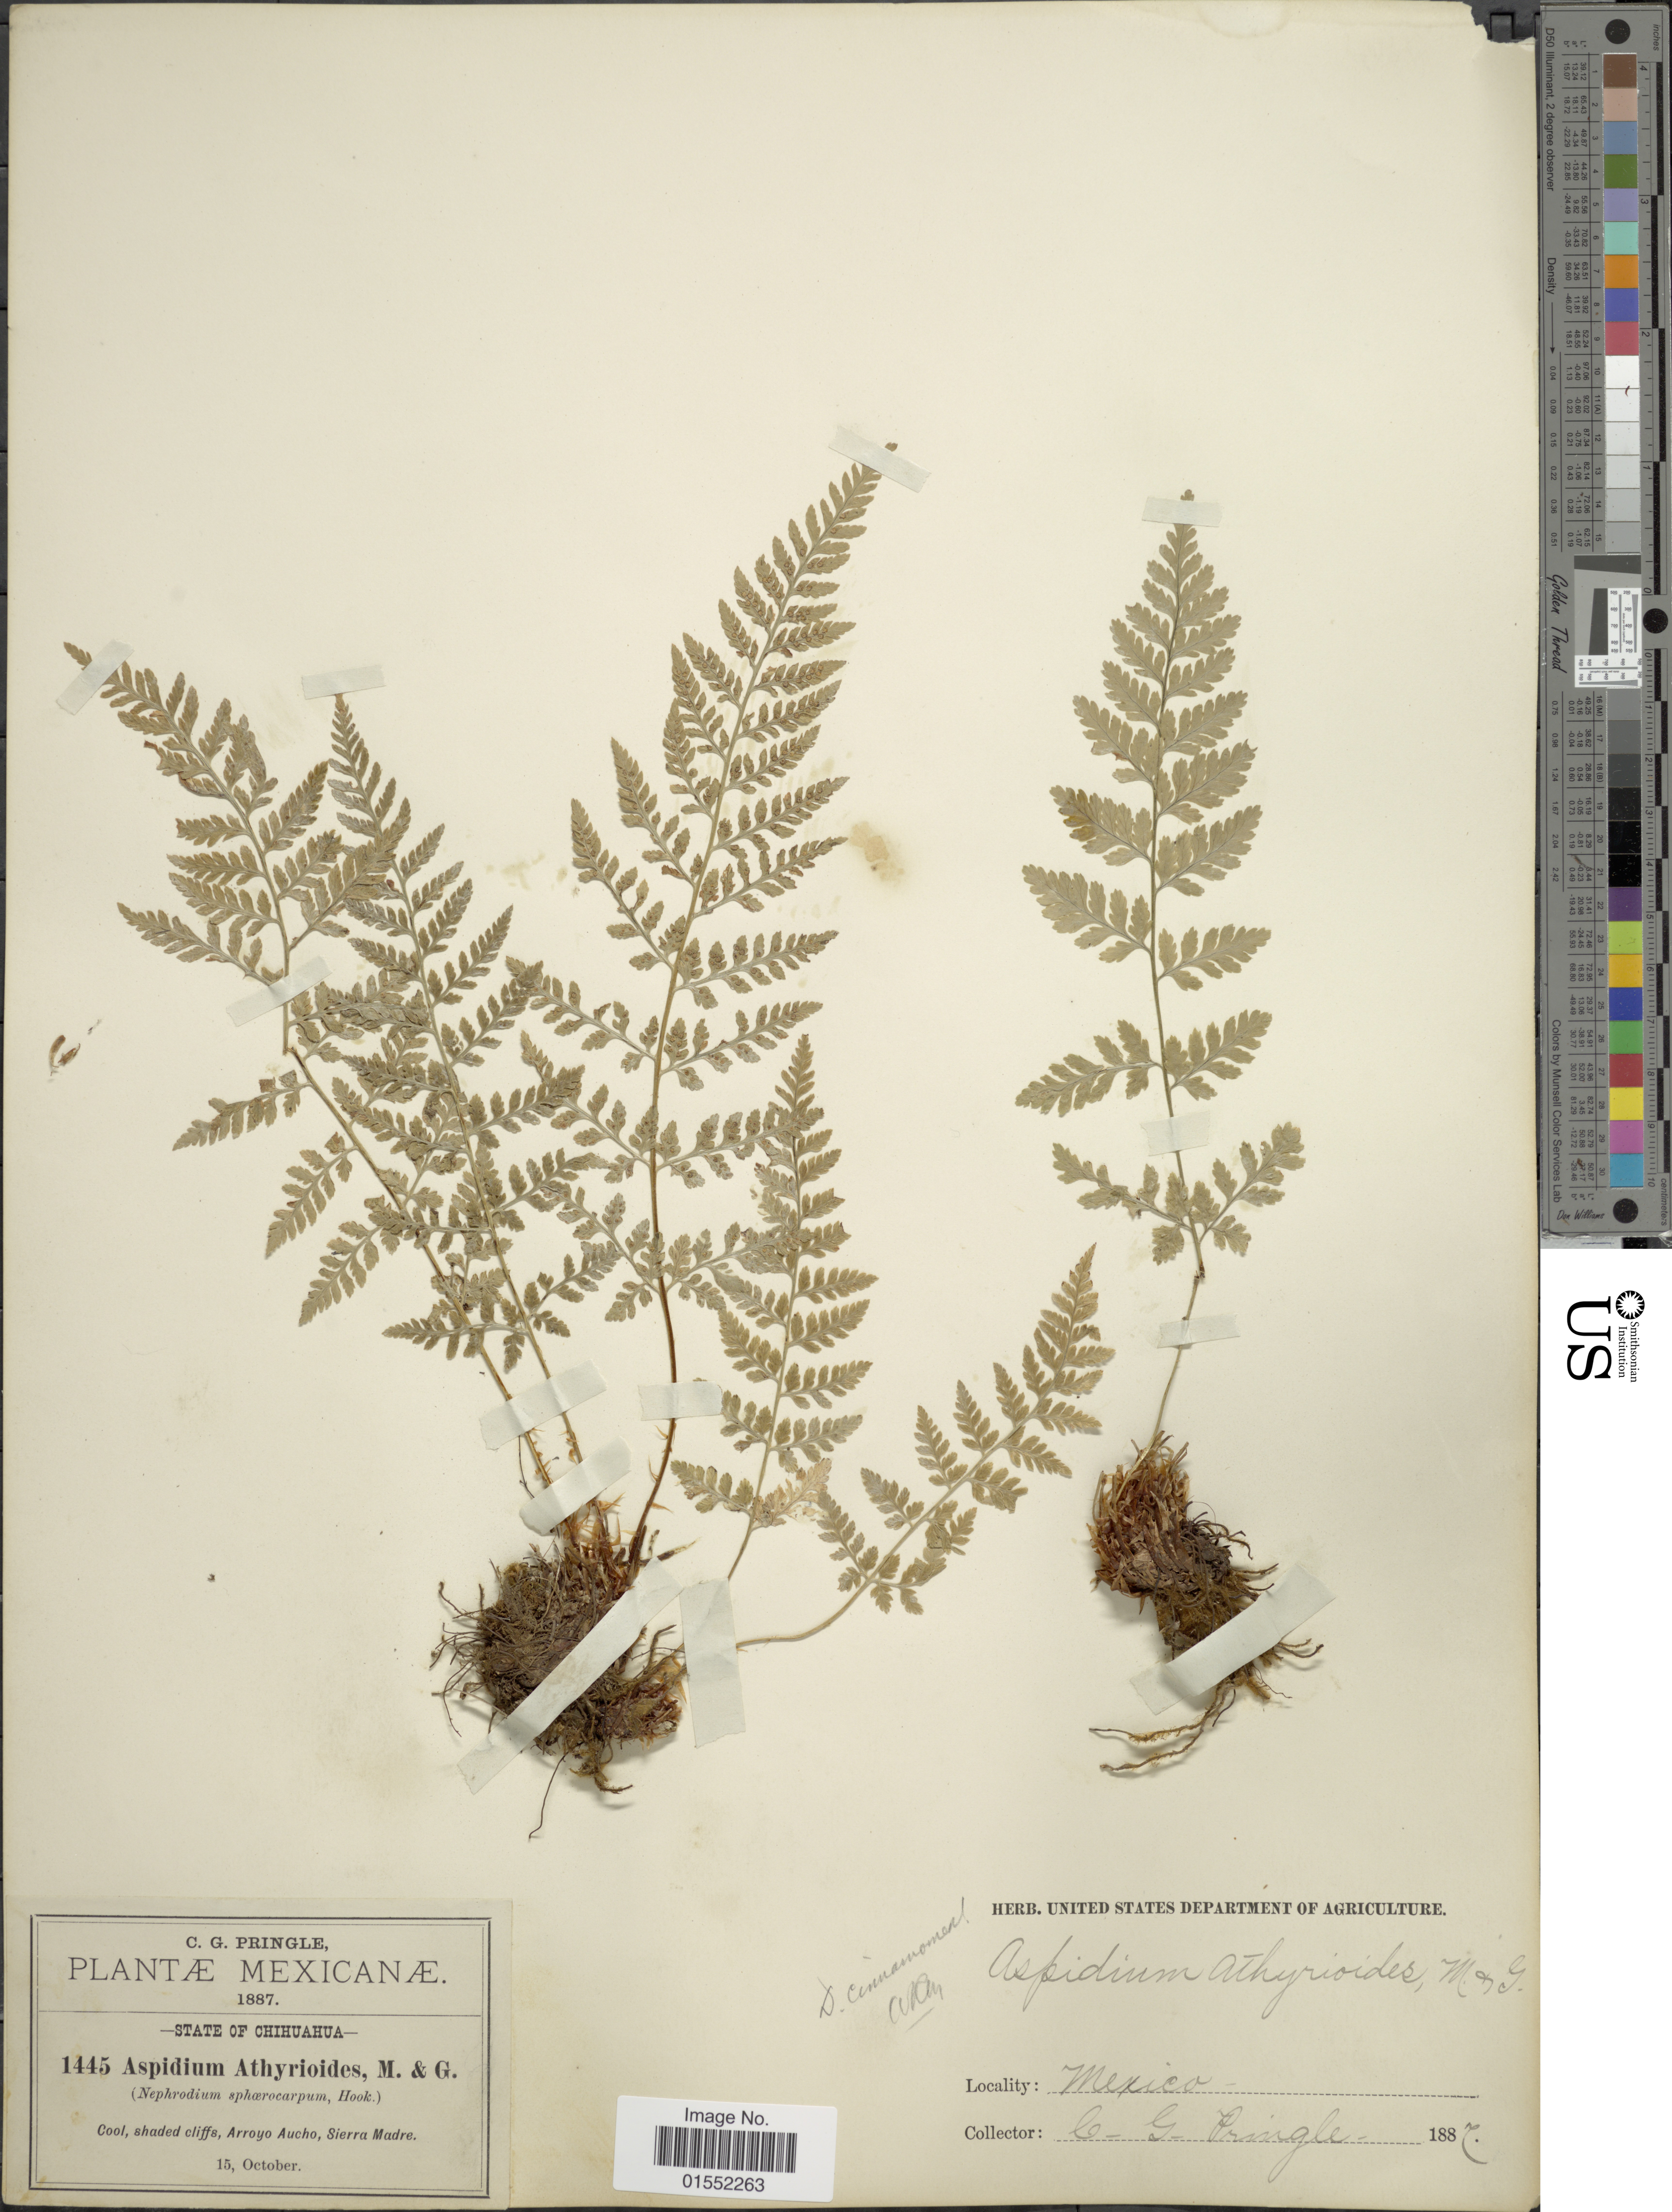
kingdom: Plantae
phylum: Tracheophyta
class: Polypodiopsida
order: Polypodiales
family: Dryopteridaceae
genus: Dryopteris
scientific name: Dryopteris cinnamomea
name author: (Cav.) C. Chr.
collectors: C. G. Pringle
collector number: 1445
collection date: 1887-10-15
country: Mexico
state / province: Chihuahua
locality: Cool, shaded cliffs, Arroyo Aucho, Sierra Madre